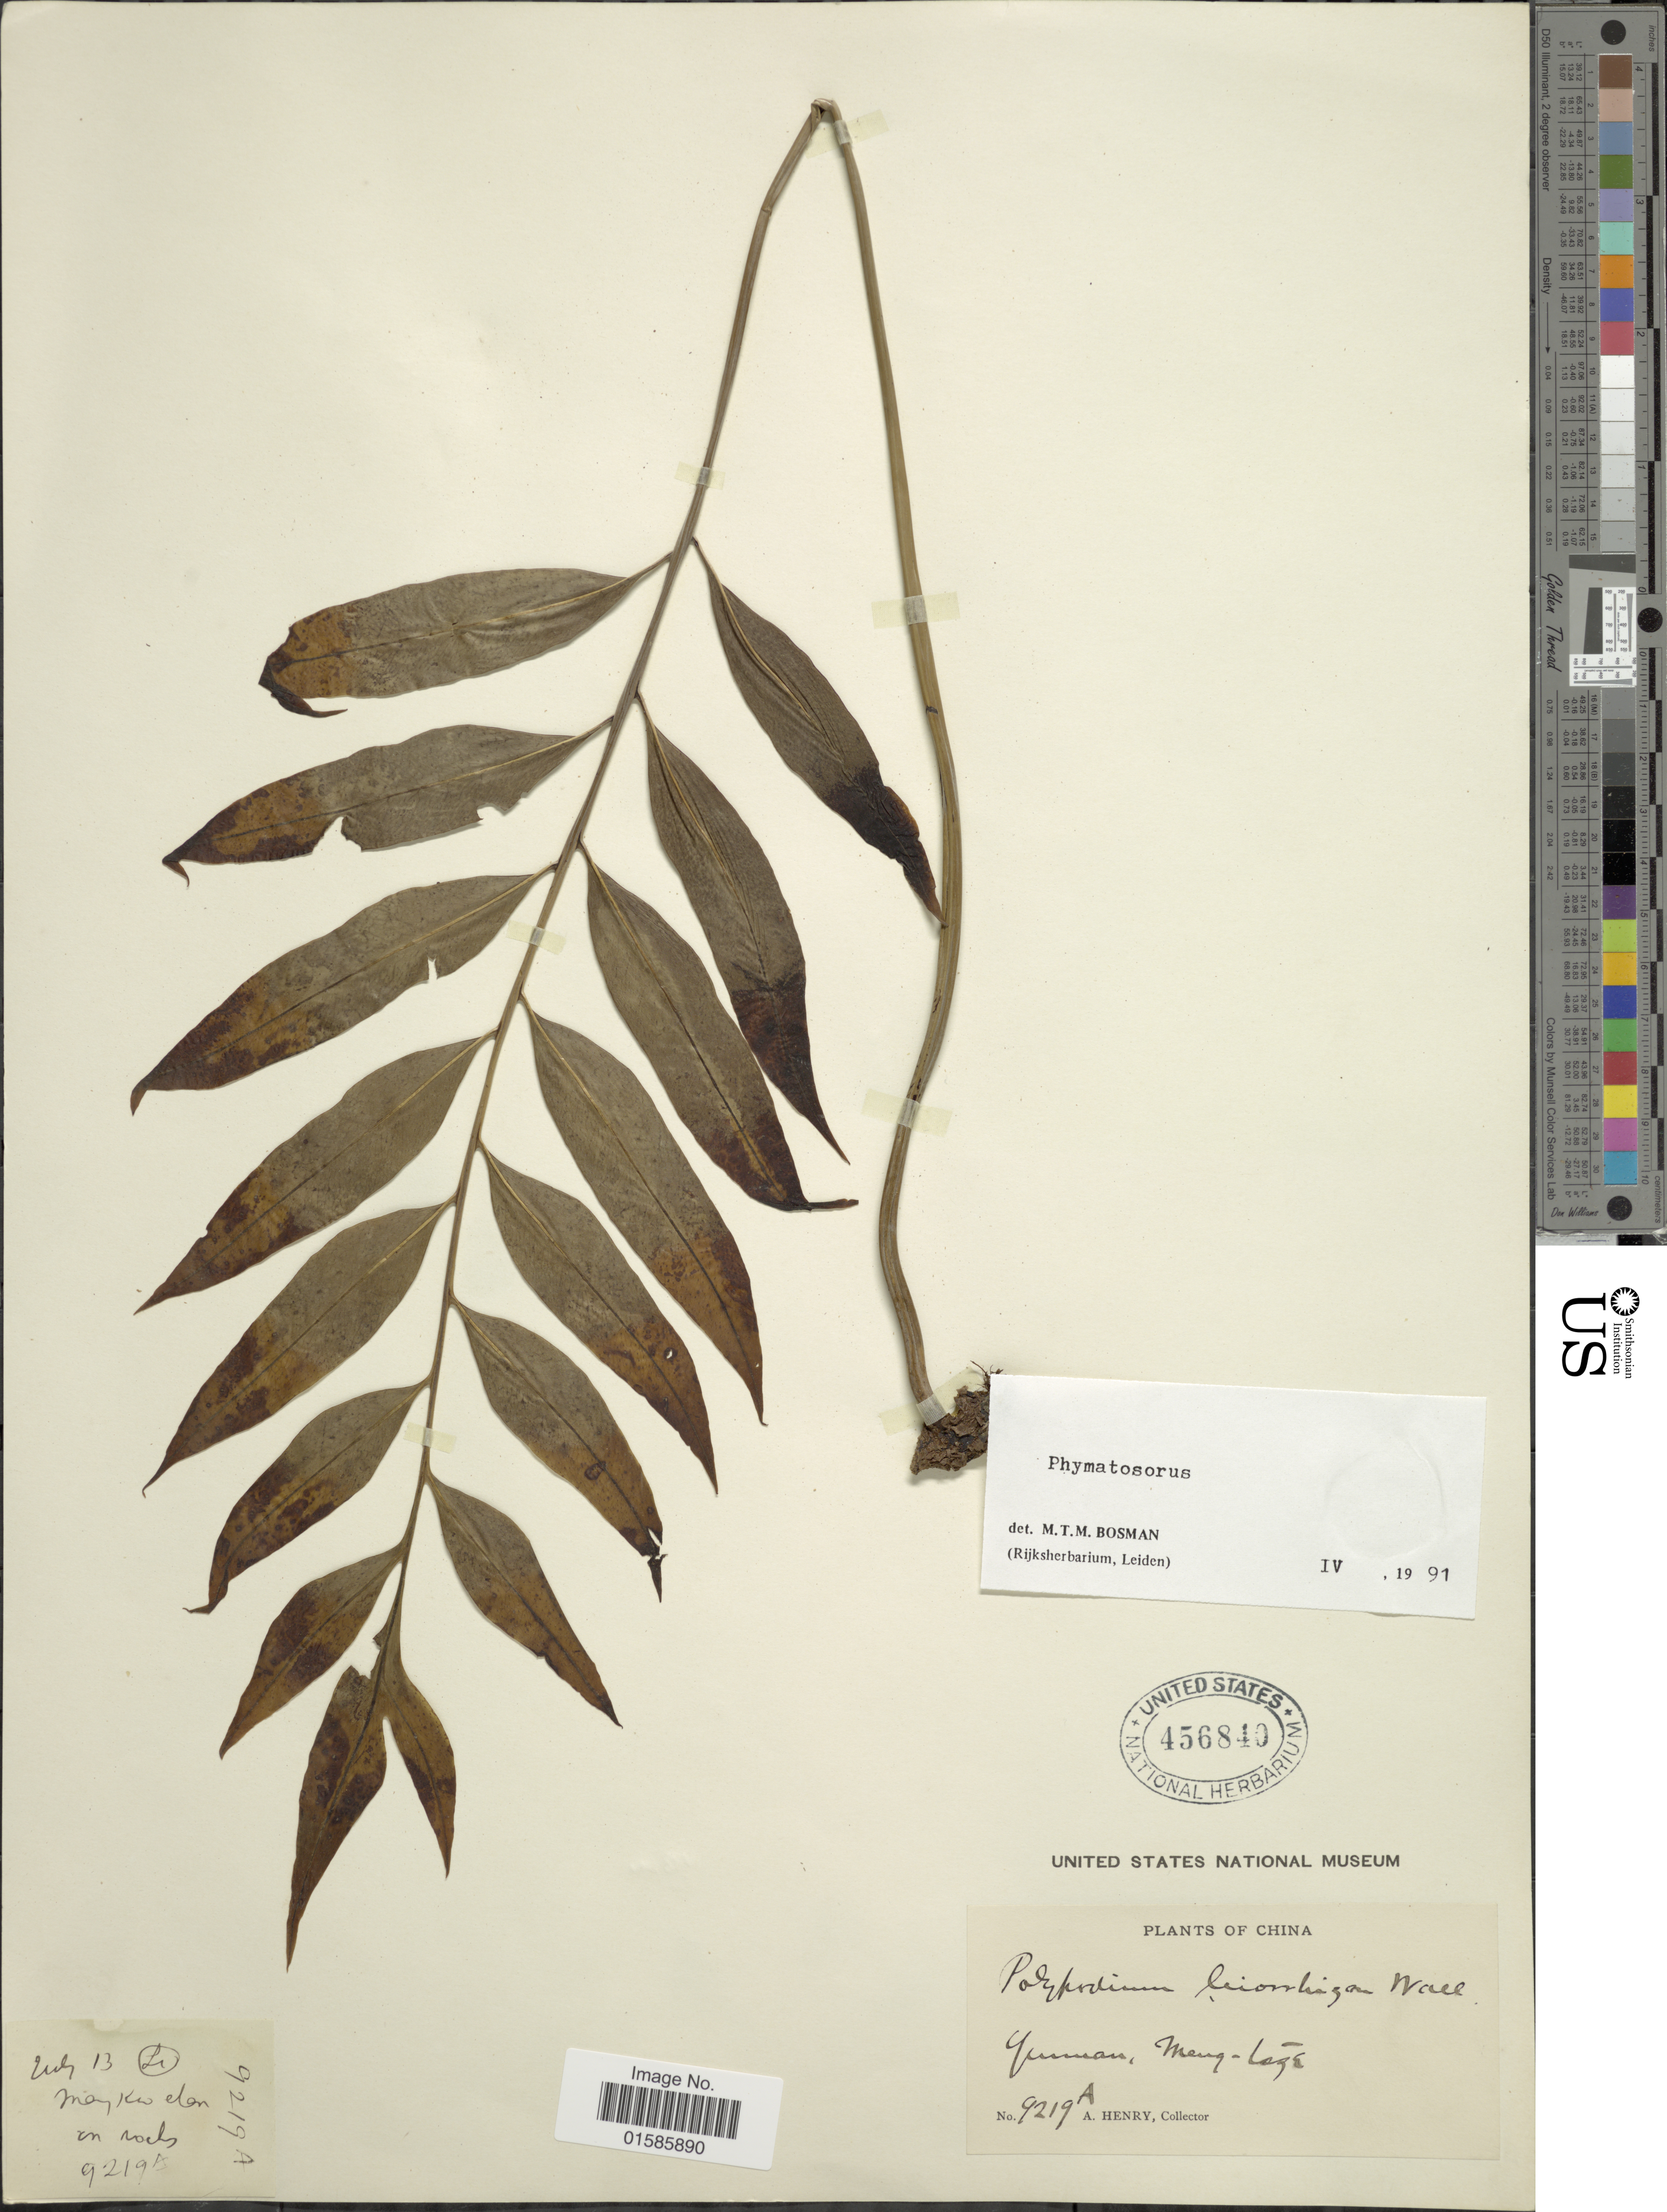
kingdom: Plantae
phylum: Tracheophyta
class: Polypodiopsida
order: Polypodiales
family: Polypodiaceae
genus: Microsorum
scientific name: Microsorum lucidum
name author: (Roxb. ex Griff.) Copel.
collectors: A. Henry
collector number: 9219 A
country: China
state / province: Yunnan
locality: Meng-tsze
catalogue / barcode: US 456840